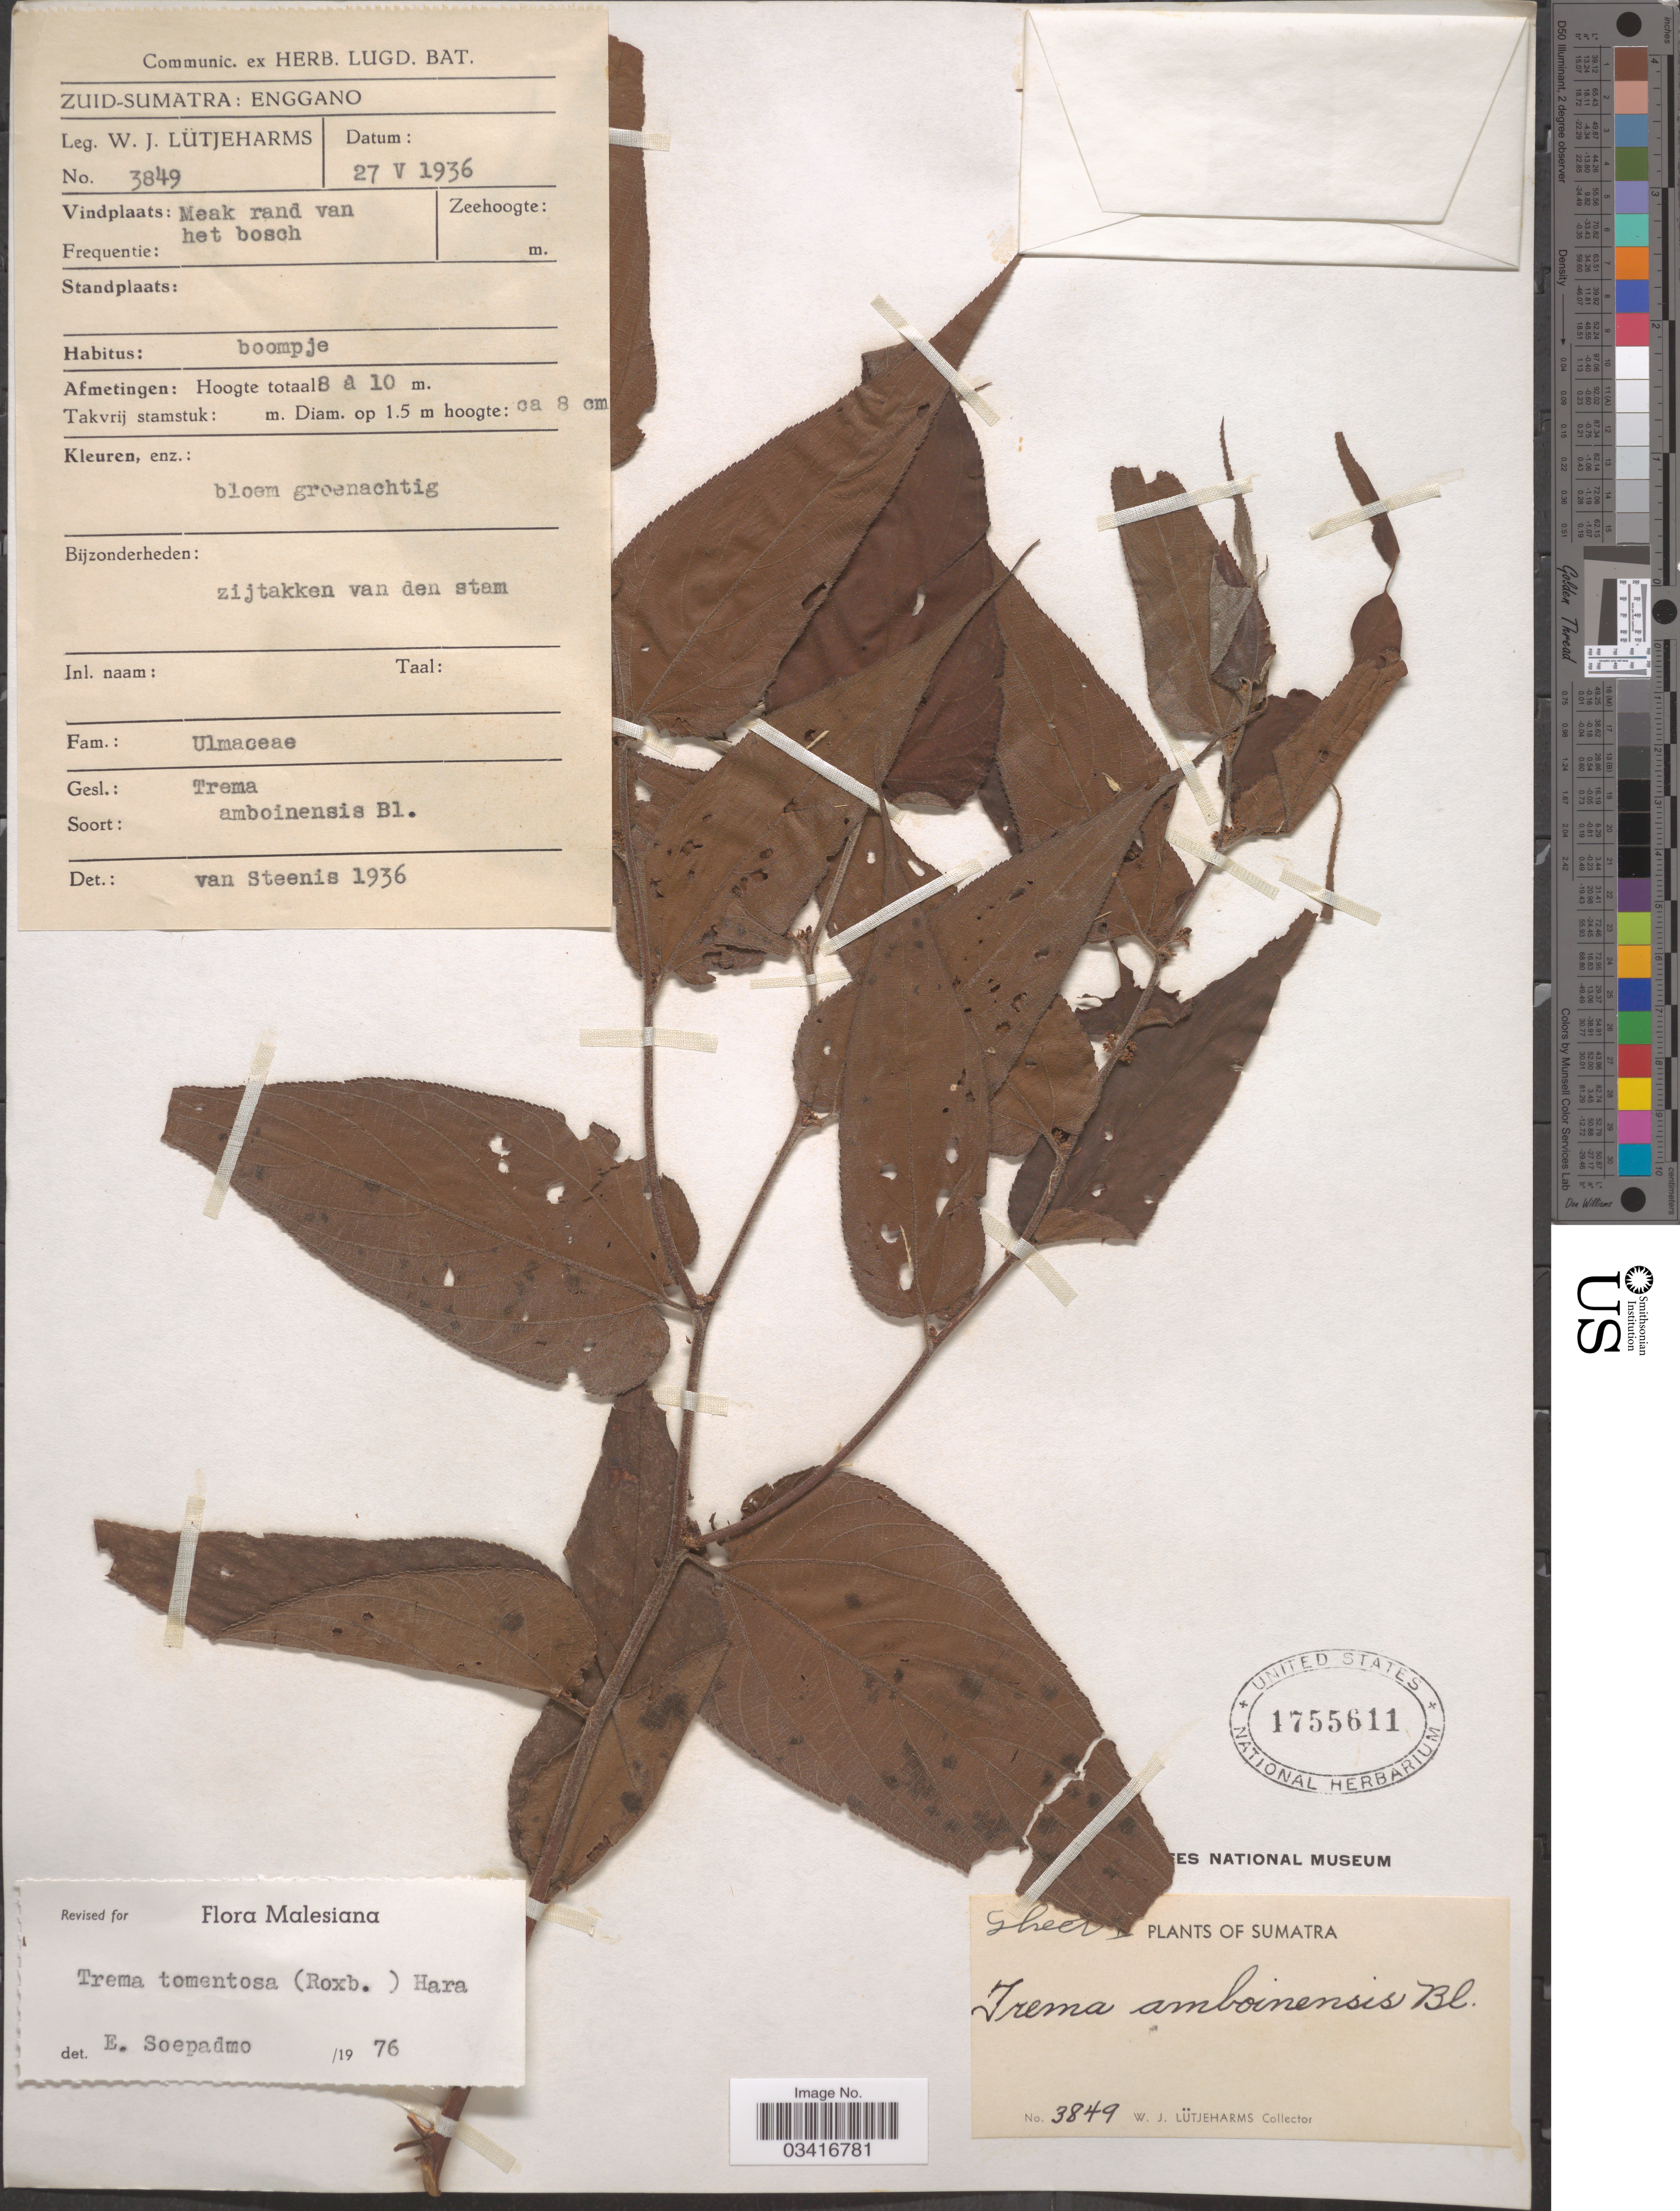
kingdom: Plantae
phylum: Tracheophyta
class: Magnoliopsida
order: Rosales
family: Cannabaceae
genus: Trema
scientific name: Trema tomentosum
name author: (Roxb.) Y. Hara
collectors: W. Lütjeharms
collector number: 3849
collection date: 1936-05-27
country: Indonesia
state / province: Sumatra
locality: Zuid: Sumatra: Enggano.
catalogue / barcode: US 1755611